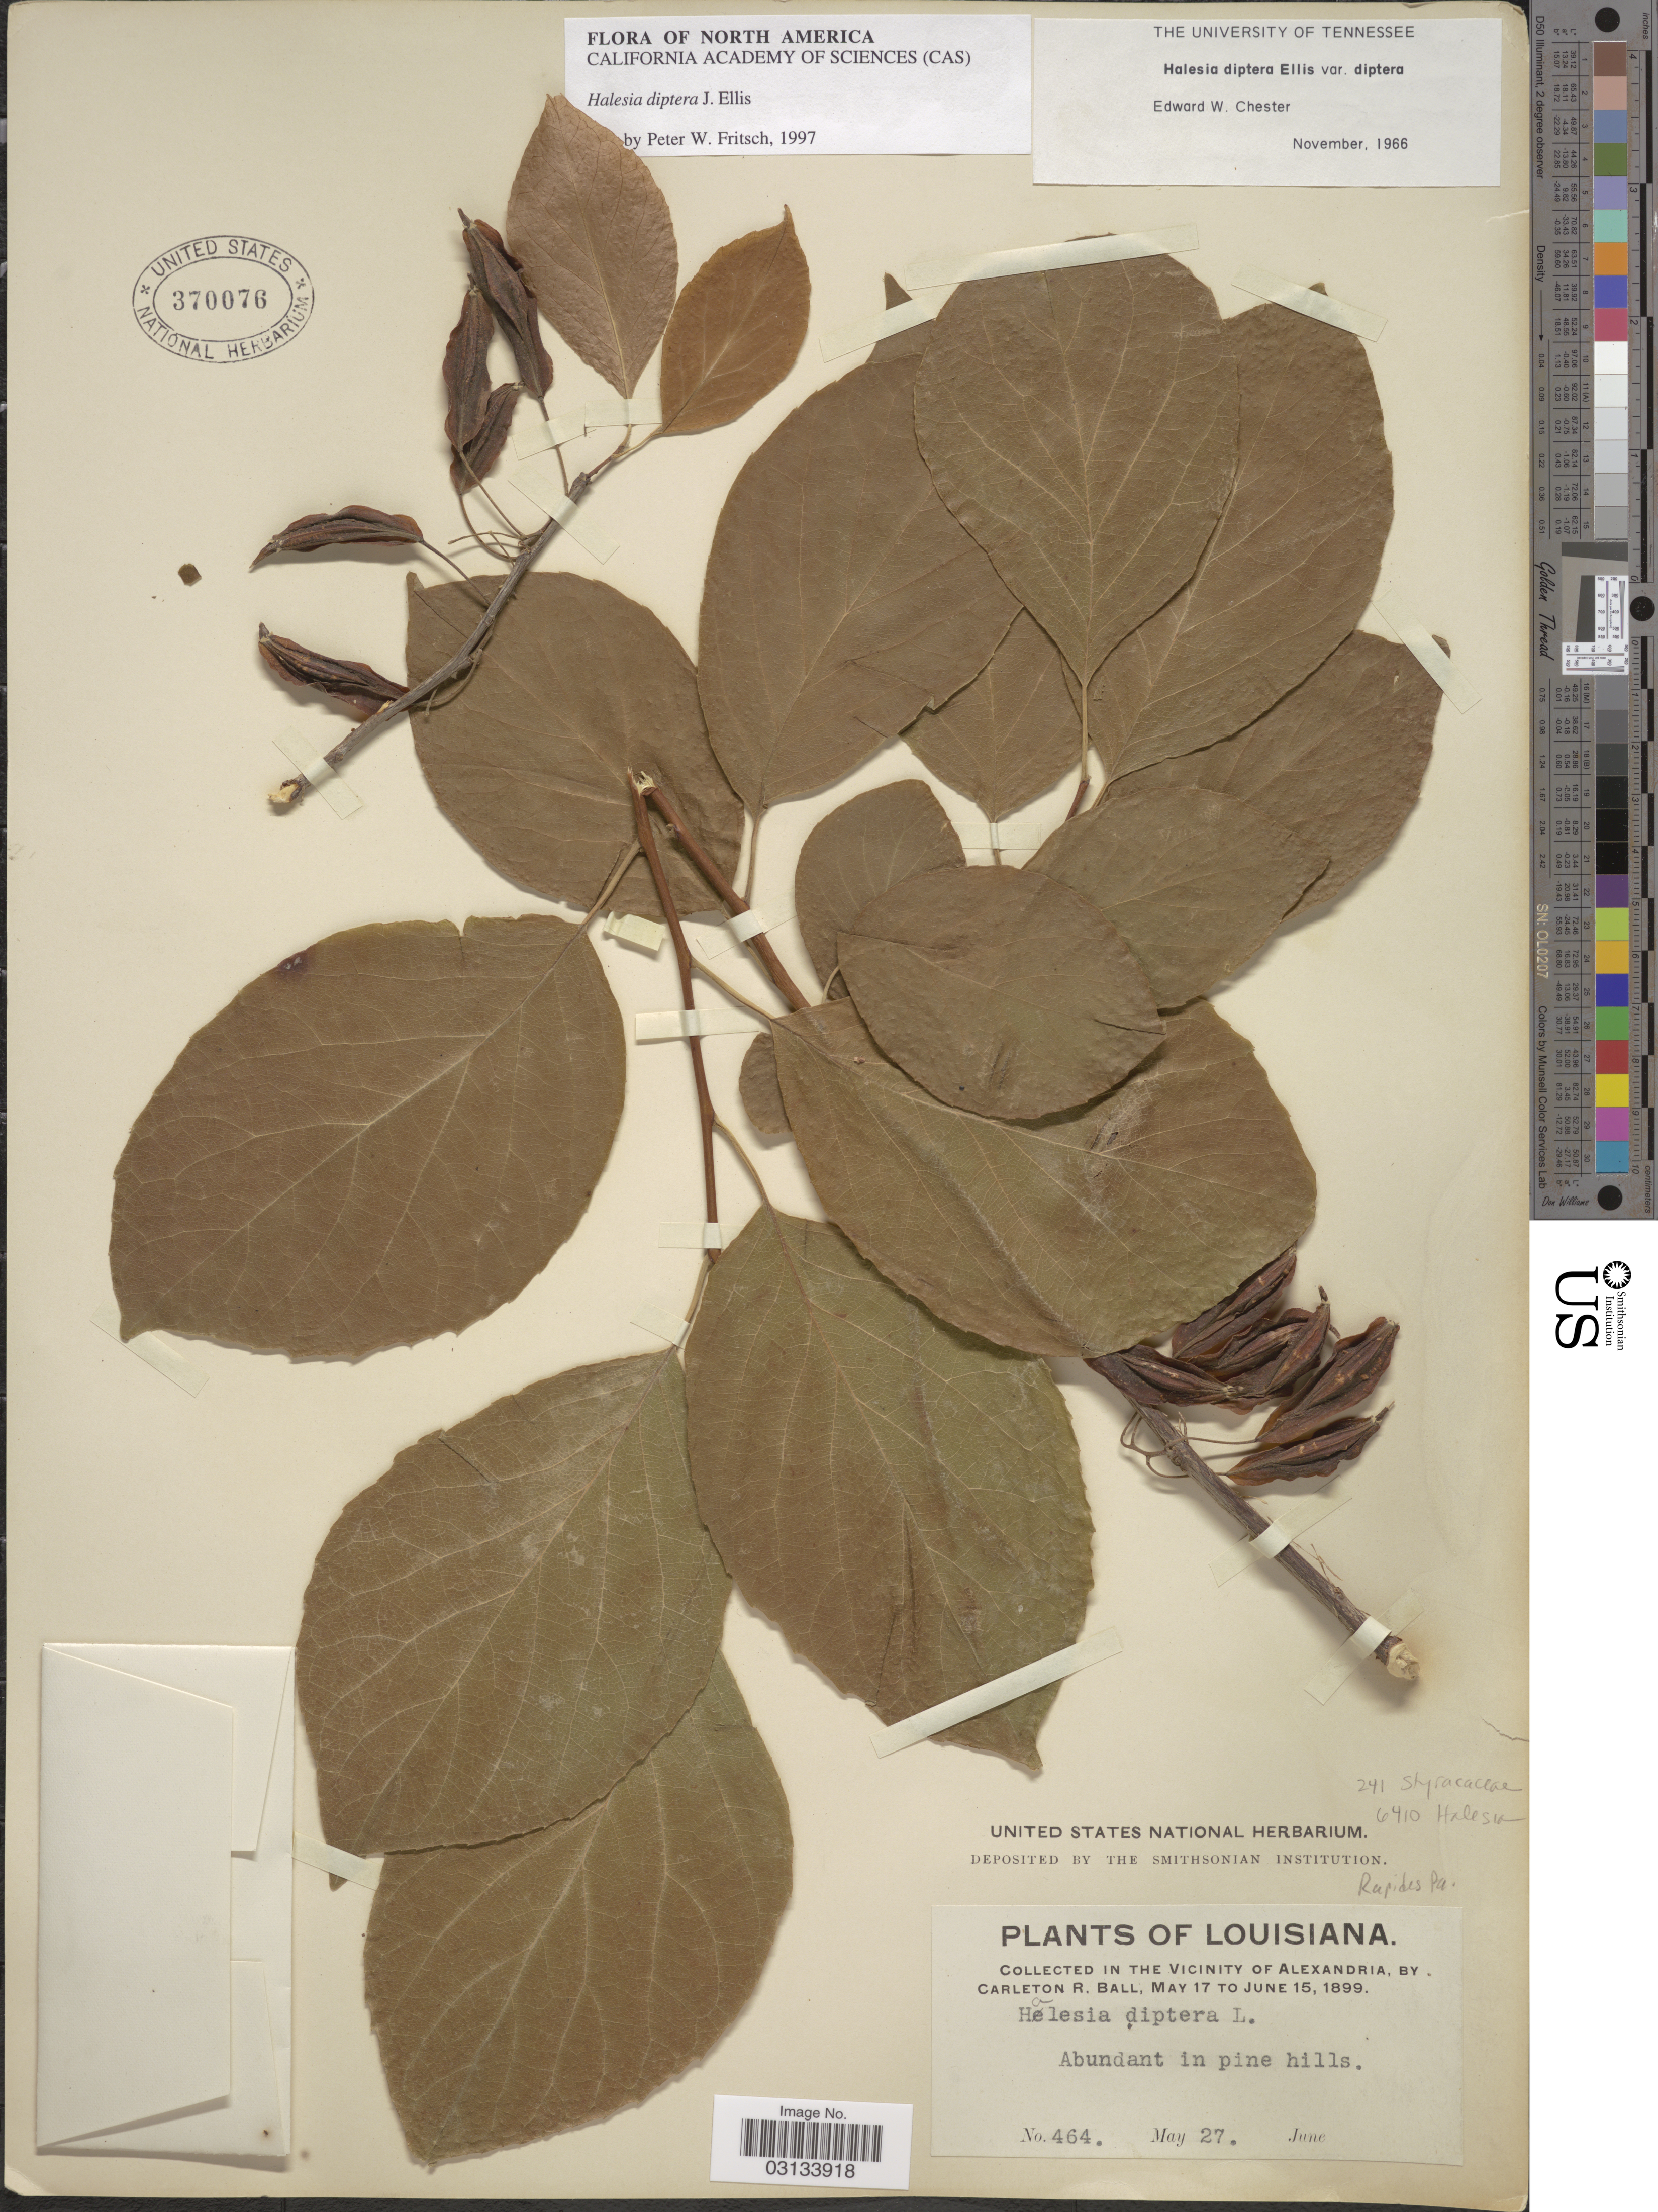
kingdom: Plantae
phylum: Tracheophyta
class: Magnoliopsida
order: Ericales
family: Styracaceae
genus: Halesia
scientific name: Halesia diptera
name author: J. Ellis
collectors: C. R. Ball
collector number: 464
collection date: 1899-05-27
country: United States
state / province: Louisiana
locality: Rapides Pa. In the vicinity of Alexandria.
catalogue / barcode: US 370076